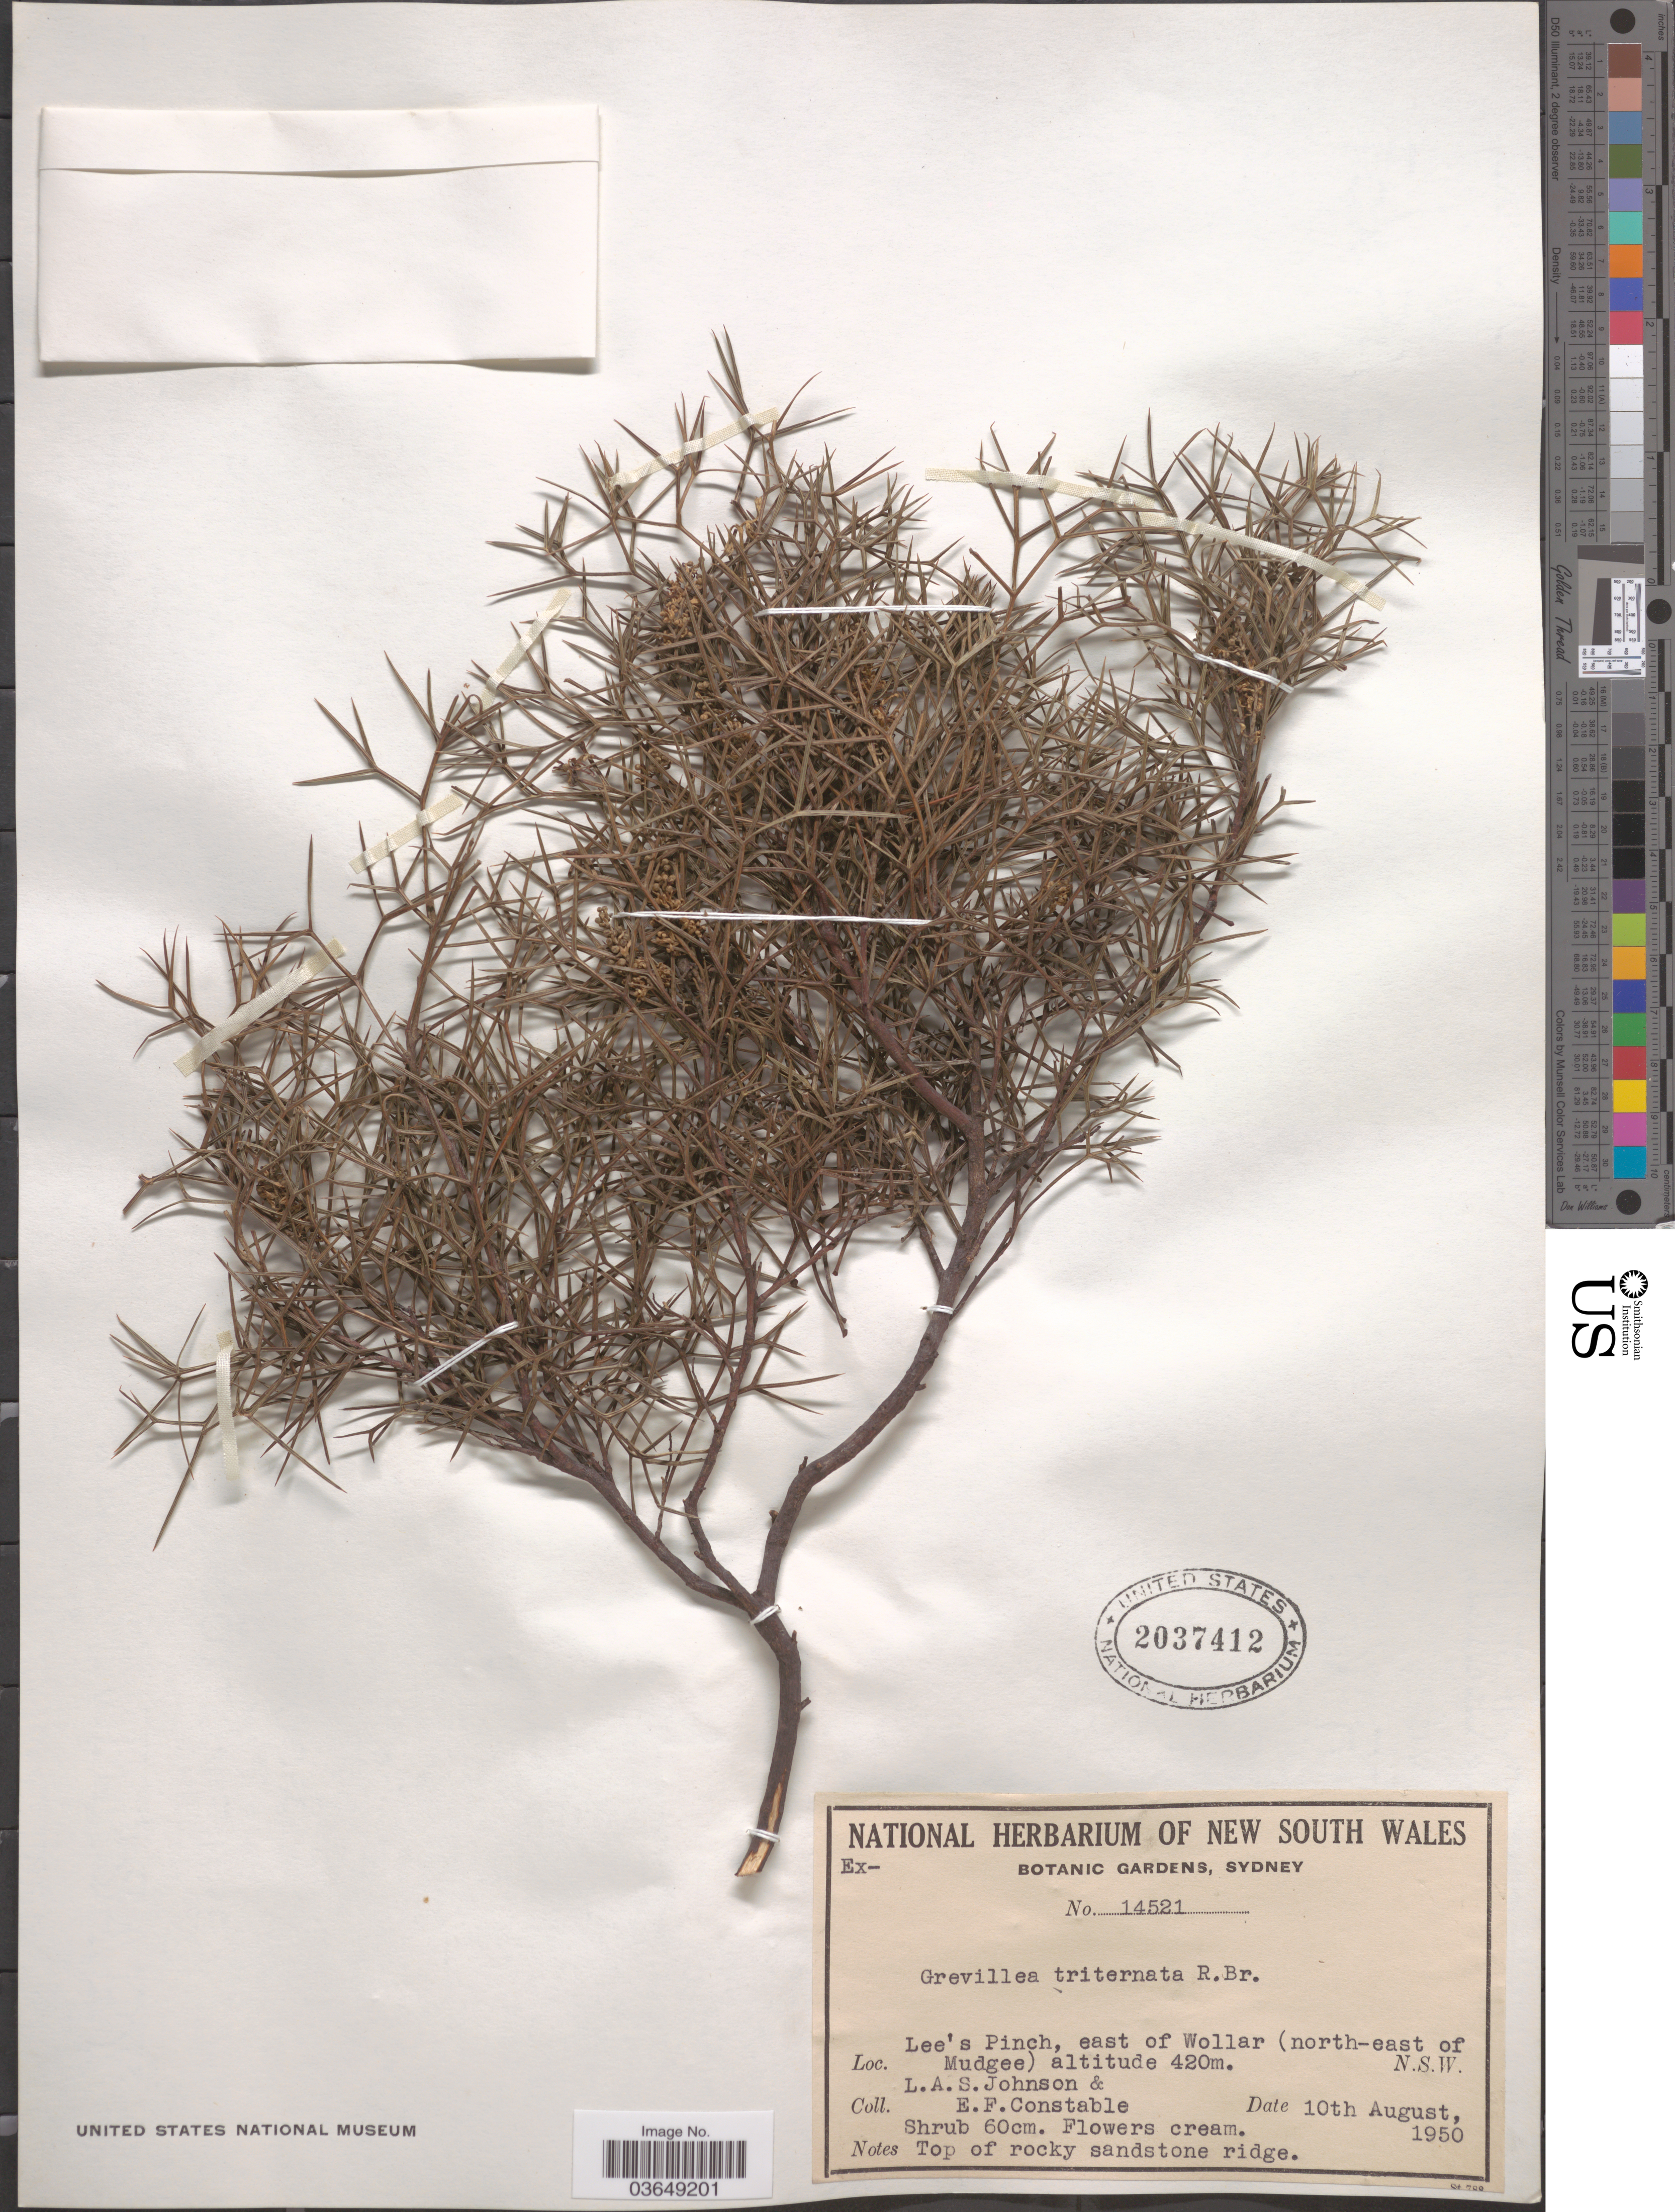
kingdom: Plantae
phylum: Tracheophyta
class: Magnoliopsida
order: Proteales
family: Proteaceae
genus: Grevillea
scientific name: Grevillea triternata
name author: R. Br.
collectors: L. A. S. Johnson & E. F. Constable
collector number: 14521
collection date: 1950-08-10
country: Australia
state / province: New South Wales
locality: Lee's Pinch, east of Wollar (north-east of Mudgee).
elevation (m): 420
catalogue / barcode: US 2037412